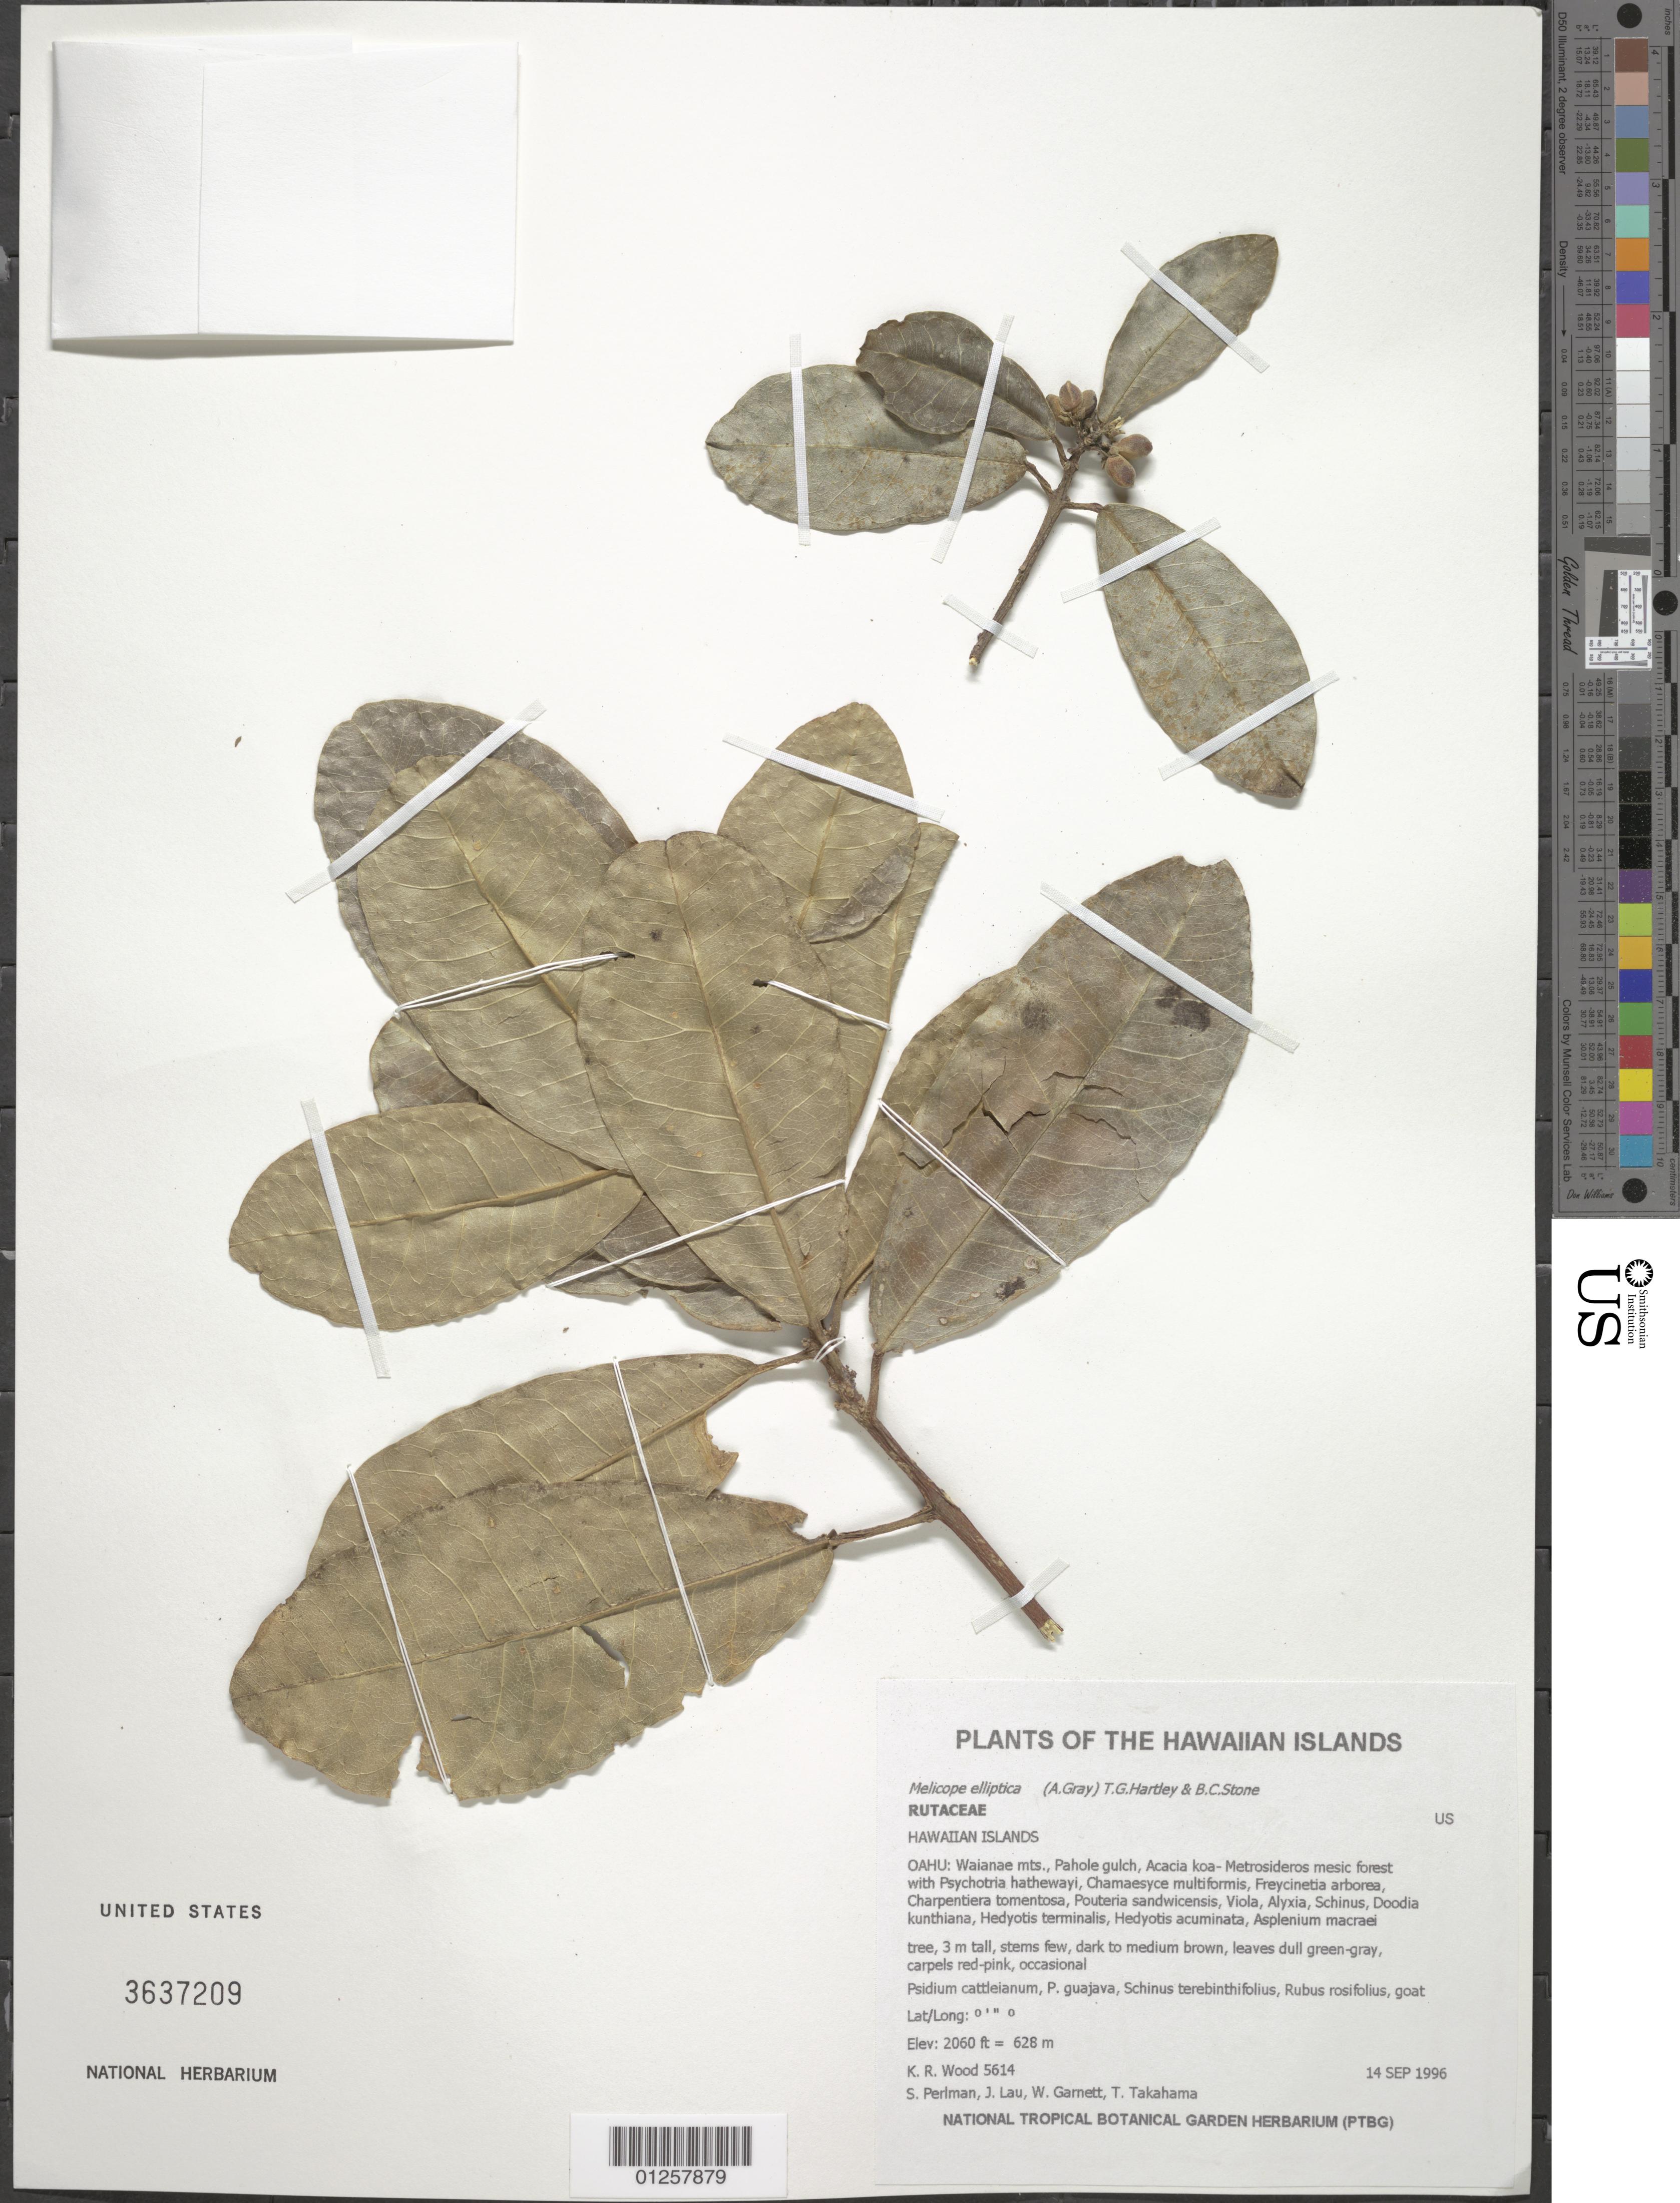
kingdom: Plantae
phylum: Tracheophyta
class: Magnoliopsida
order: Sapindales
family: Rutaceae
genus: Melicope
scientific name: Melicope elliptica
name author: A. Gray in Wilkes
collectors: K. R. Wood et al.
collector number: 5614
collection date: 1996-09-14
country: United States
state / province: Hawaii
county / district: Honolulu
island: Oahu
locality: Wai'anae Mts, Pahole gulch.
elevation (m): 628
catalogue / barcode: US 3637209